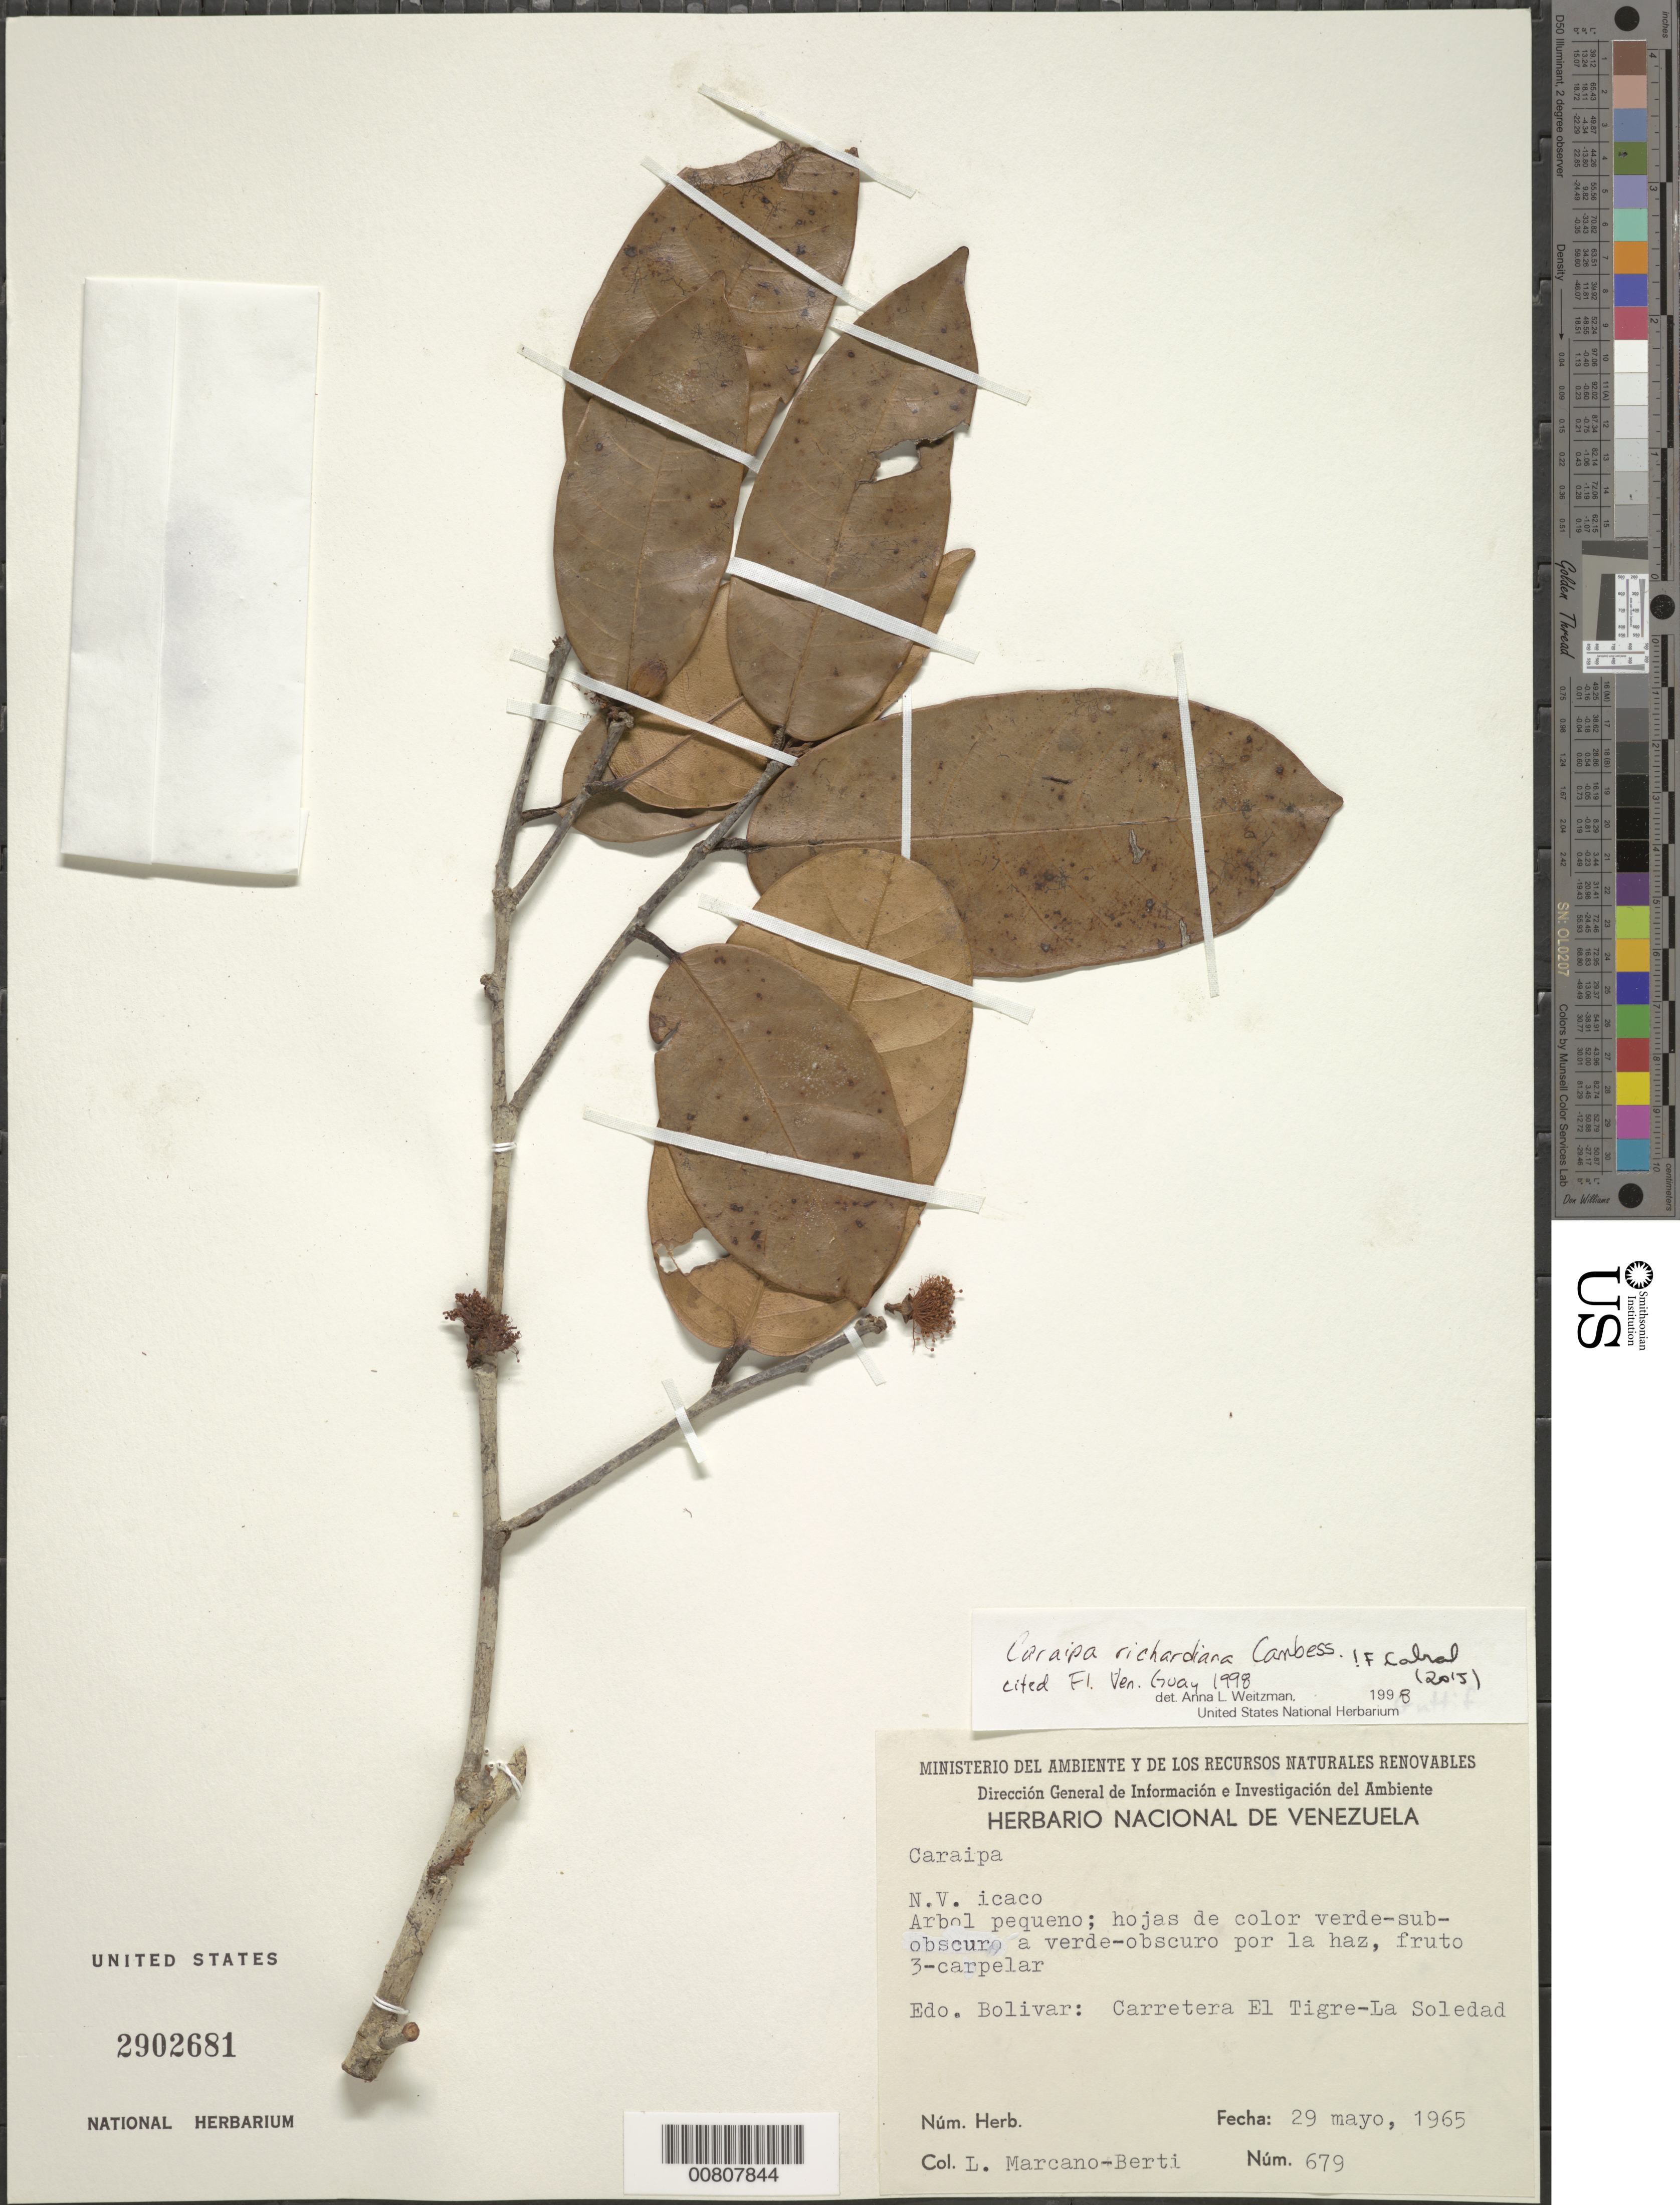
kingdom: Plantae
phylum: Tracheophyta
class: Magnoliopsida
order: Malpighiales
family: Calophyllaceae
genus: Caraipa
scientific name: Caraipa richardiana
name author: Cambess.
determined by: Weitzman, A. L.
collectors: L. Marcano-Berti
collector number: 679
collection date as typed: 29-May-65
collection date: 1965-05-29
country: Venezuela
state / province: Bolívar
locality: Carretera El Tigre-La Soledad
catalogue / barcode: US 2902681